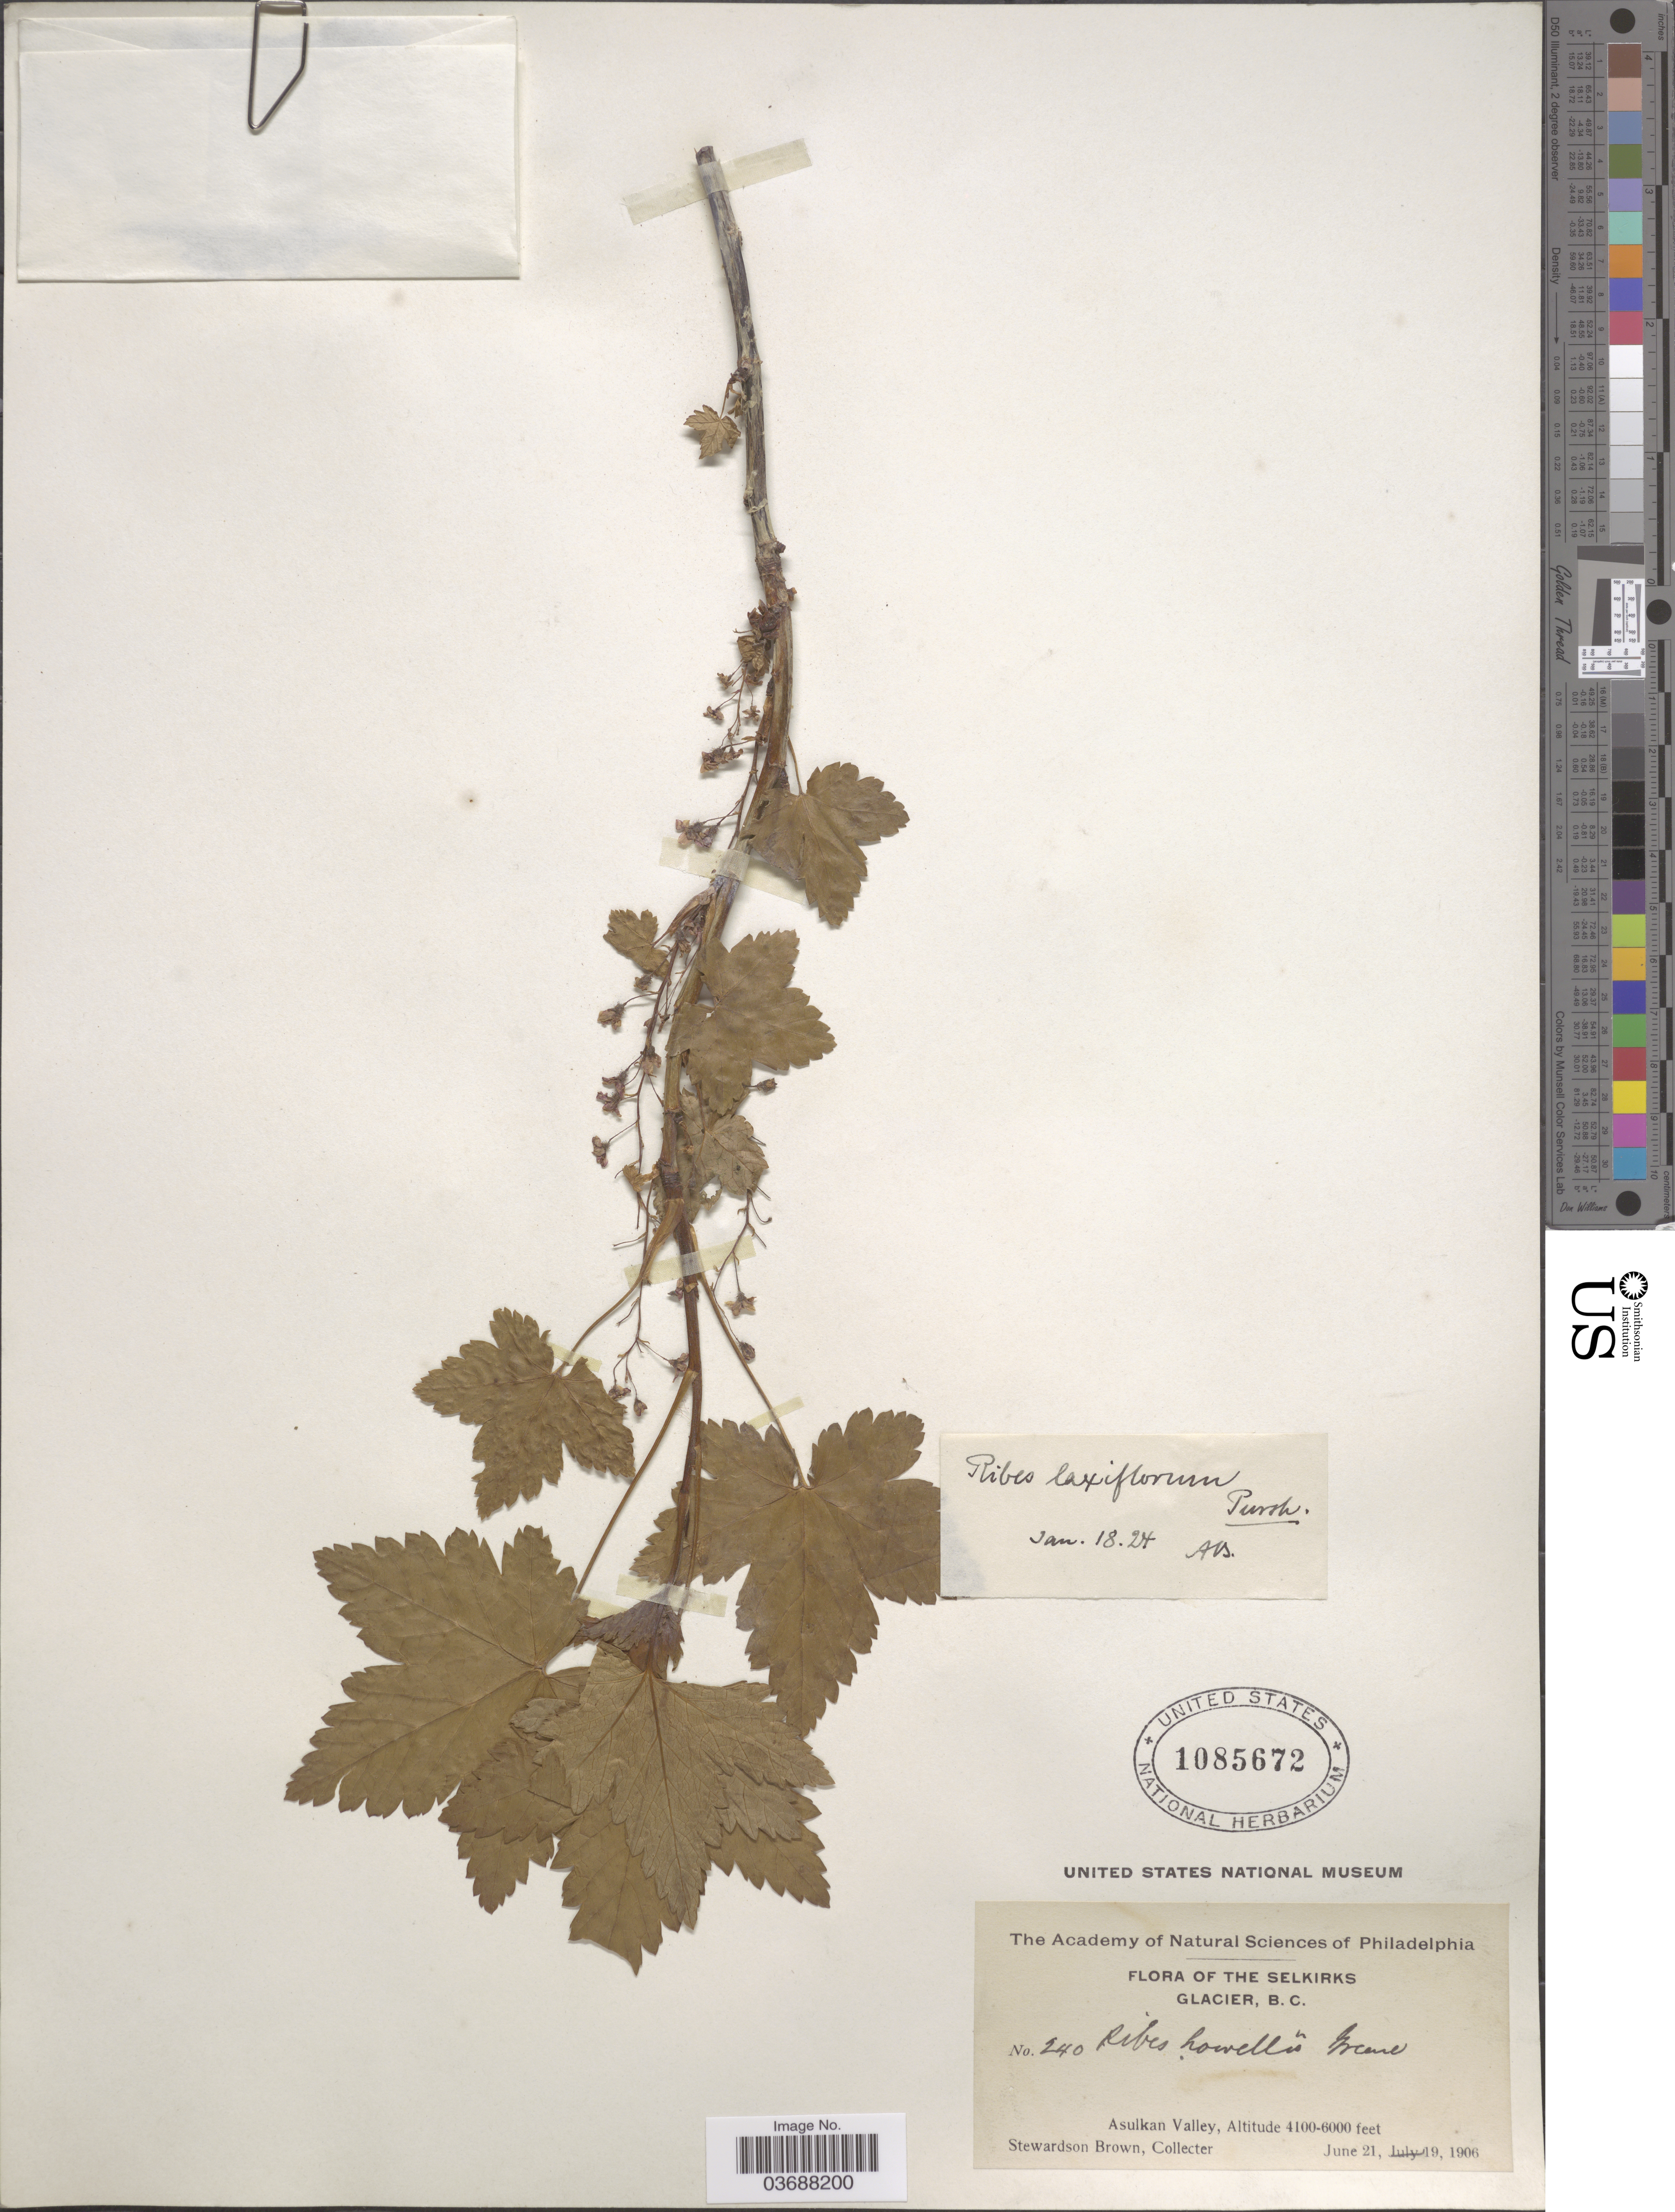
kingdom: Plantae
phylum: Tracheophyta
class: Magnoliopsida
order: Saxifragales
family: Grossulariaceae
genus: Ribes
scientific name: Ribes laxiflorum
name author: Pursh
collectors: S. Brown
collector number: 240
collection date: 1906-06-21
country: Canada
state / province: British Columbia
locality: The Selkirks Glacier. Asulkan Valley.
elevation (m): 1250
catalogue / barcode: US 1085672